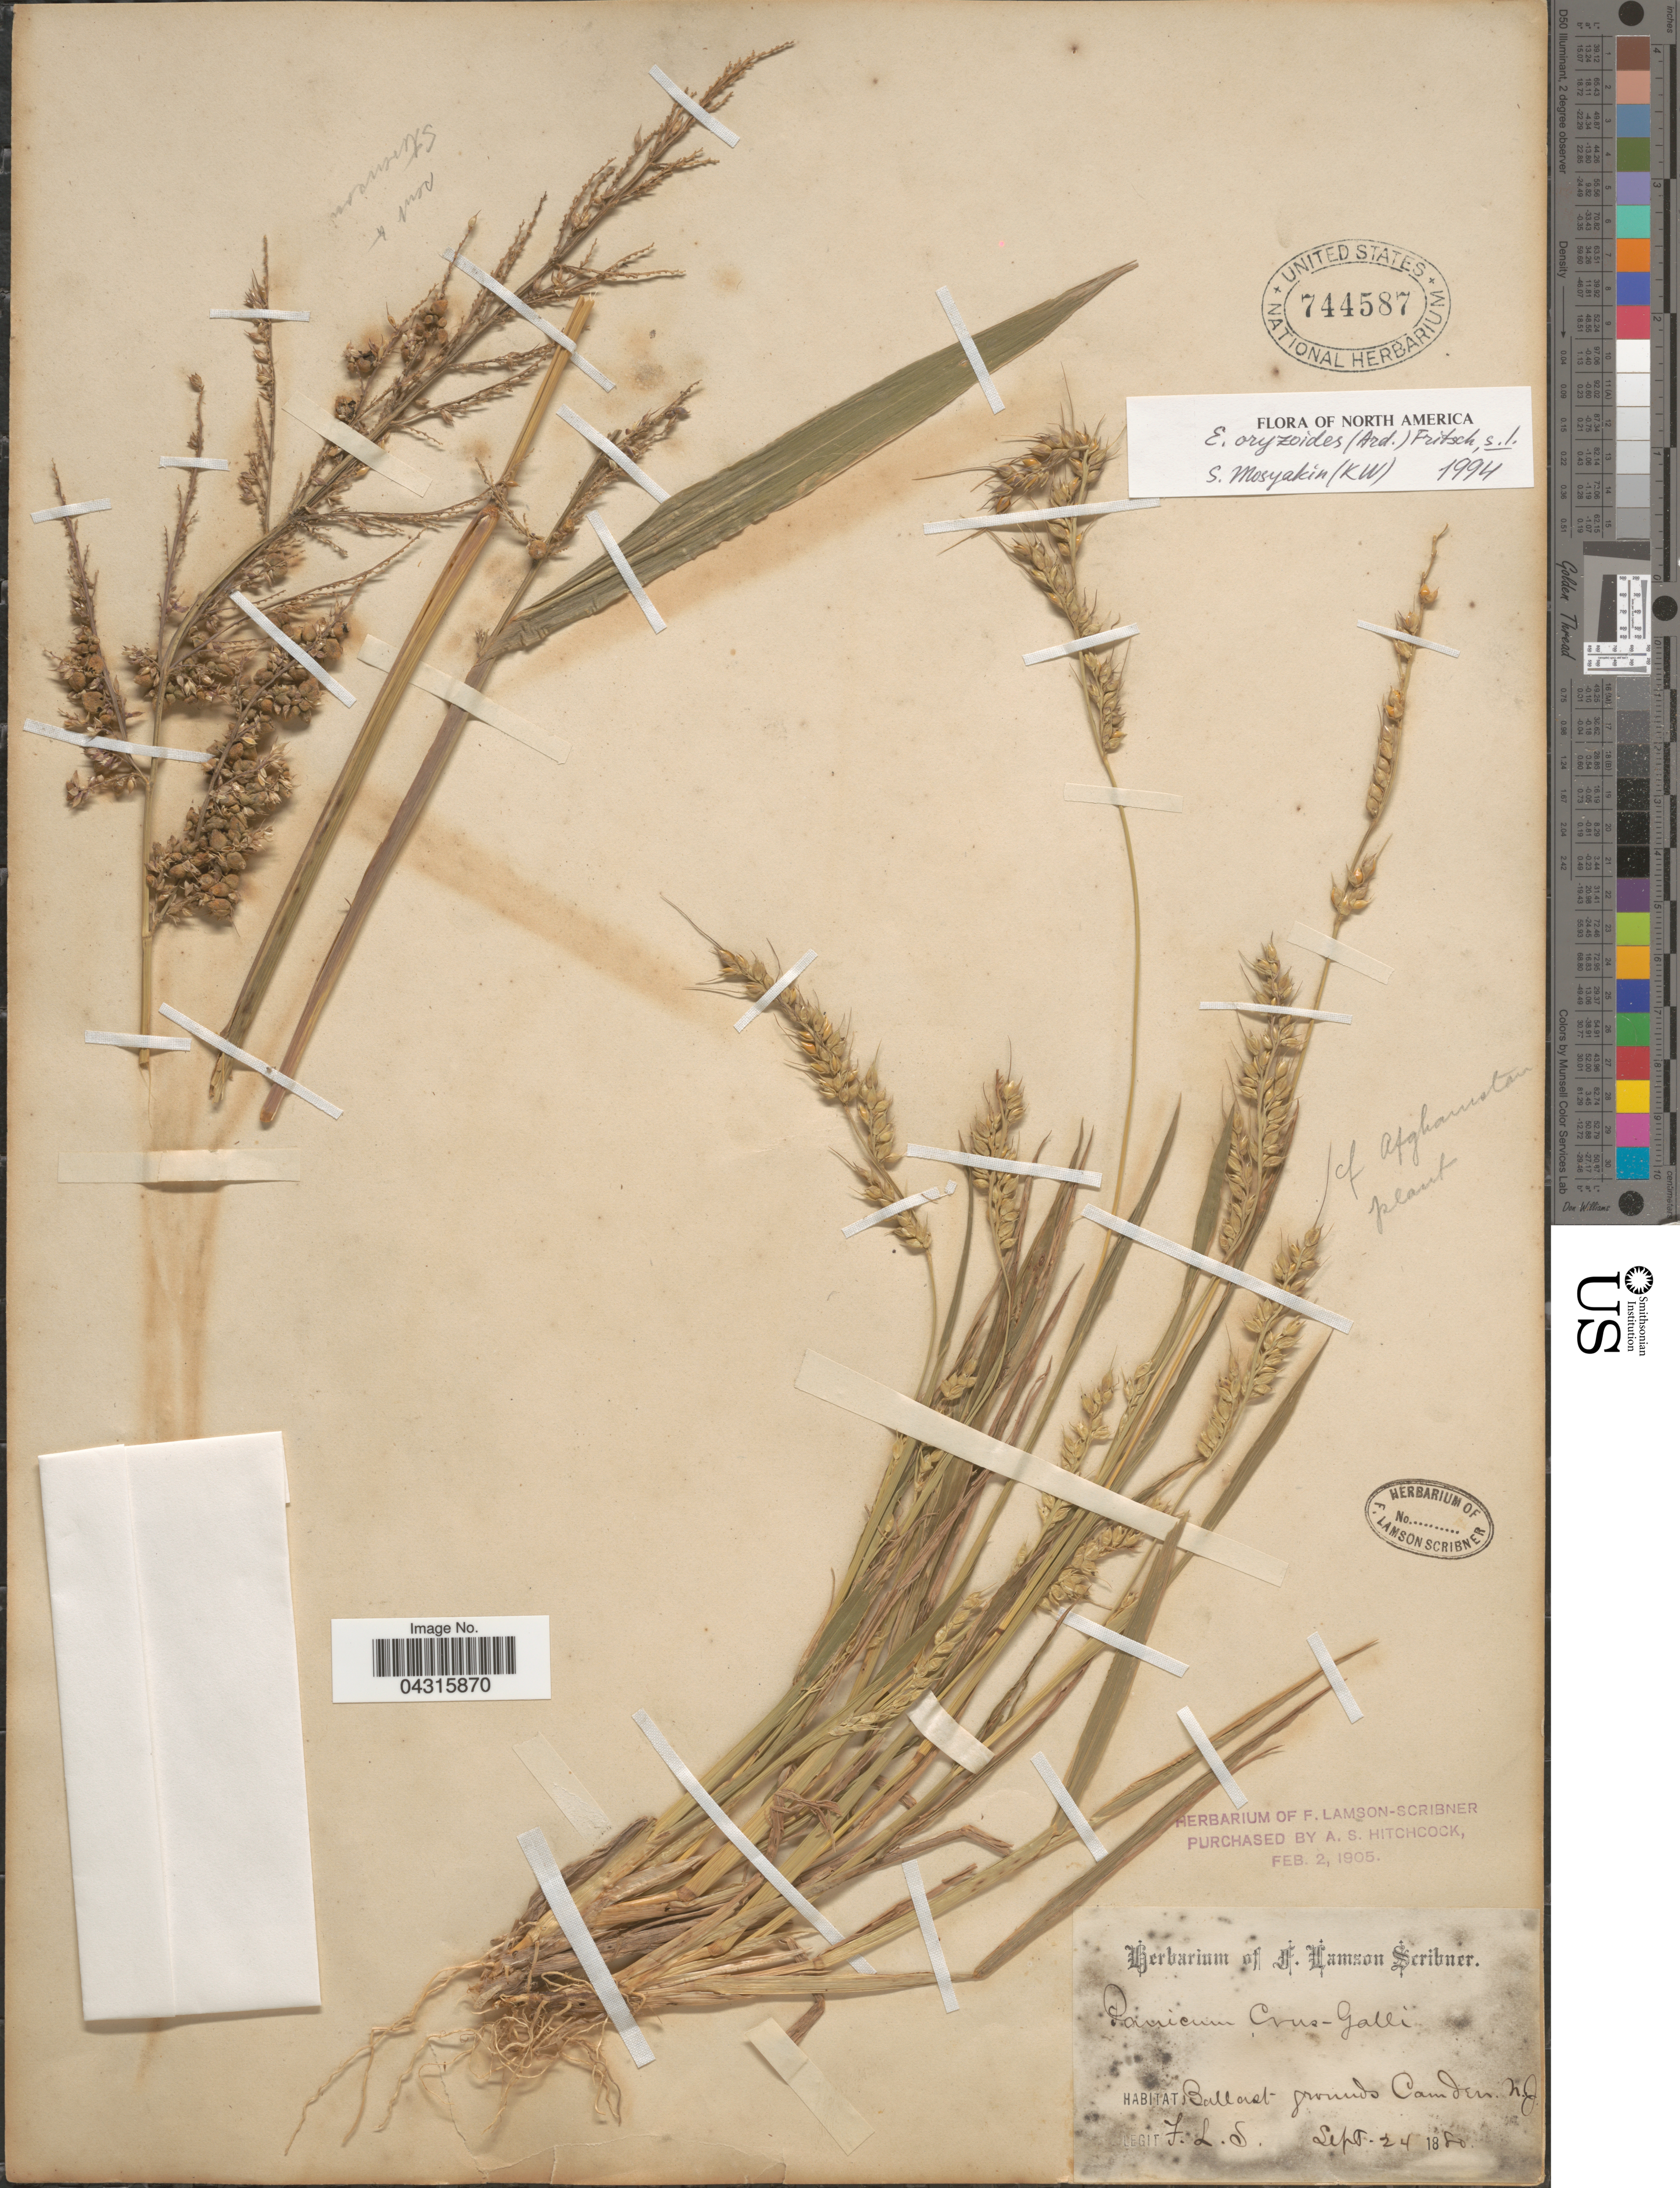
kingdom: Plantae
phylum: Tracheophyta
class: Liliopsida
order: Poales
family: Poaceae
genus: Echinochloa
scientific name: Echinochloa oryzoides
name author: (Ard.) Fritsch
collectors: F. Lamson-Scribner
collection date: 1880-09-24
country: United States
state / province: New Jersey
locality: Ballast Grounds Camden.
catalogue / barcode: US 744587